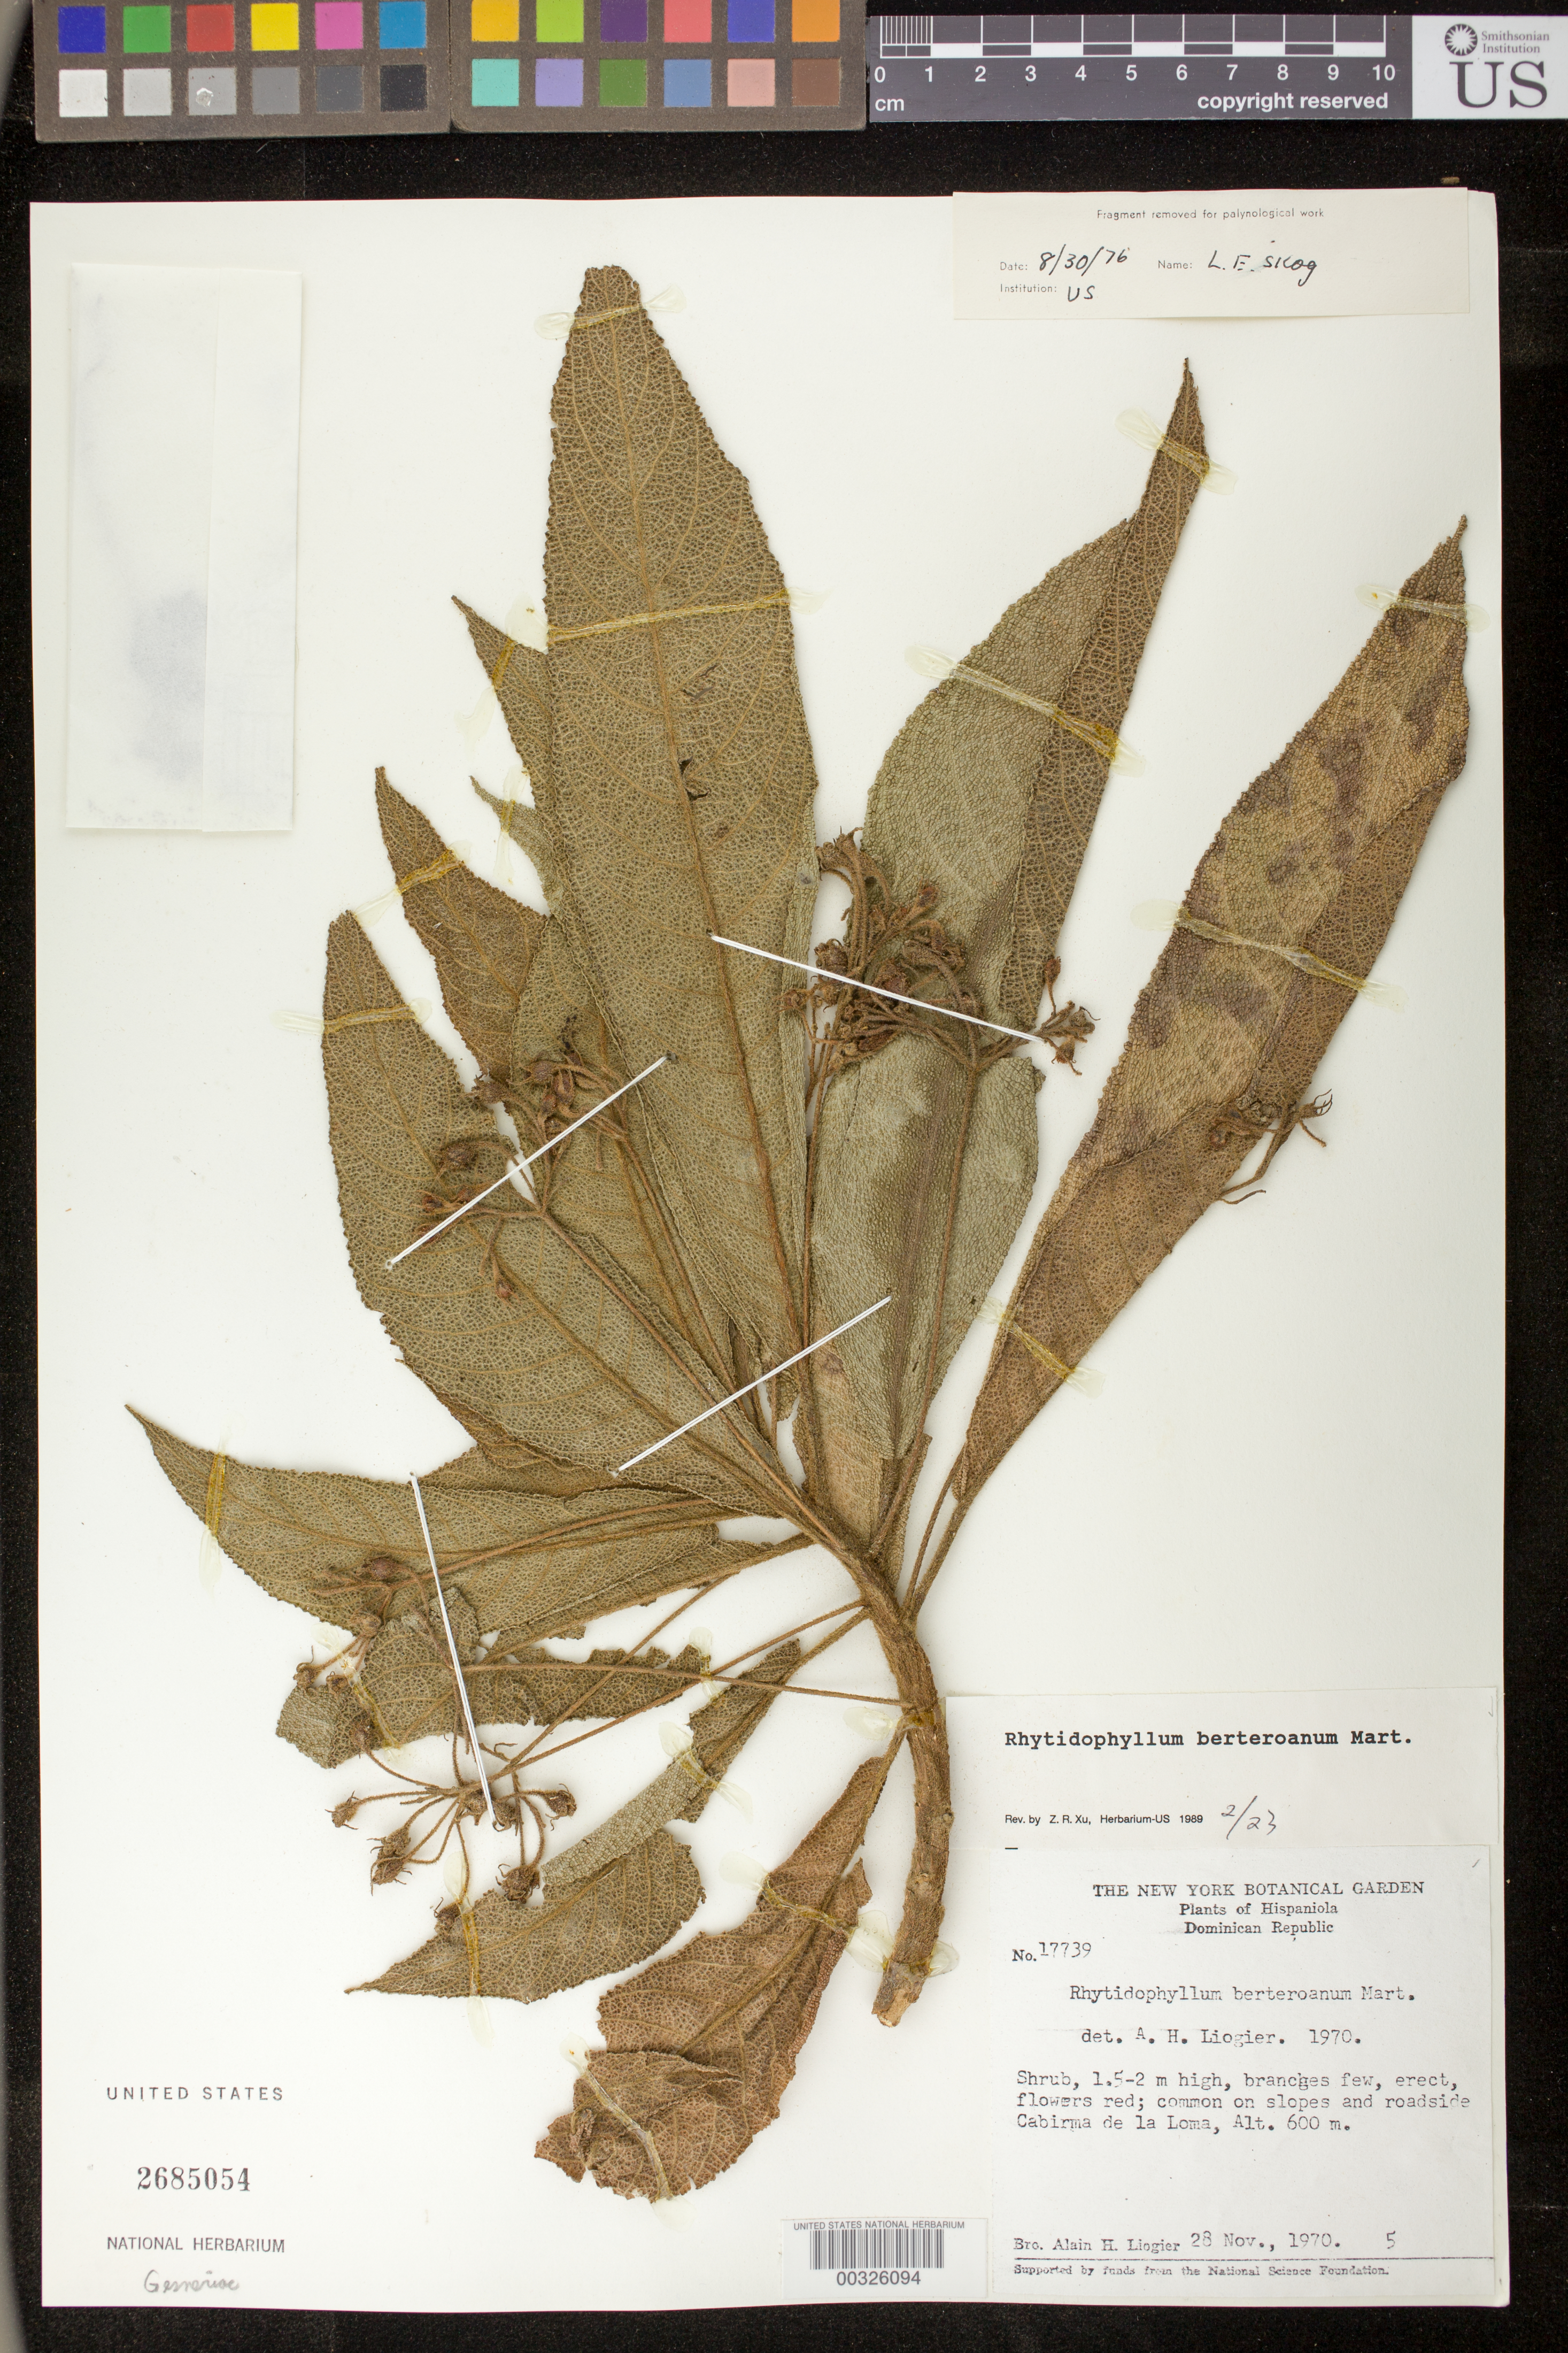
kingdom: Plantae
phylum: Tracheophyta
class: Magnoliopsida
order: Lamiales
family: Gesneriaceae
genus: Rhytidophyllum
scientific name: Rhytidophyllum berteroanum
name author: Mart.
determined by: Skog, Laurence E.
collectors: A. H. Liogier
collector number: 17739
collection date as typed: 28 Nov 1970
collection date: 1970-11-28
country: Dominican Republic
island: Hispaniola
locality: Cabirma de la Loma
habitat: Common on slopes and roadside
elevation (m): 600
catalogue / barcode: US 2685054